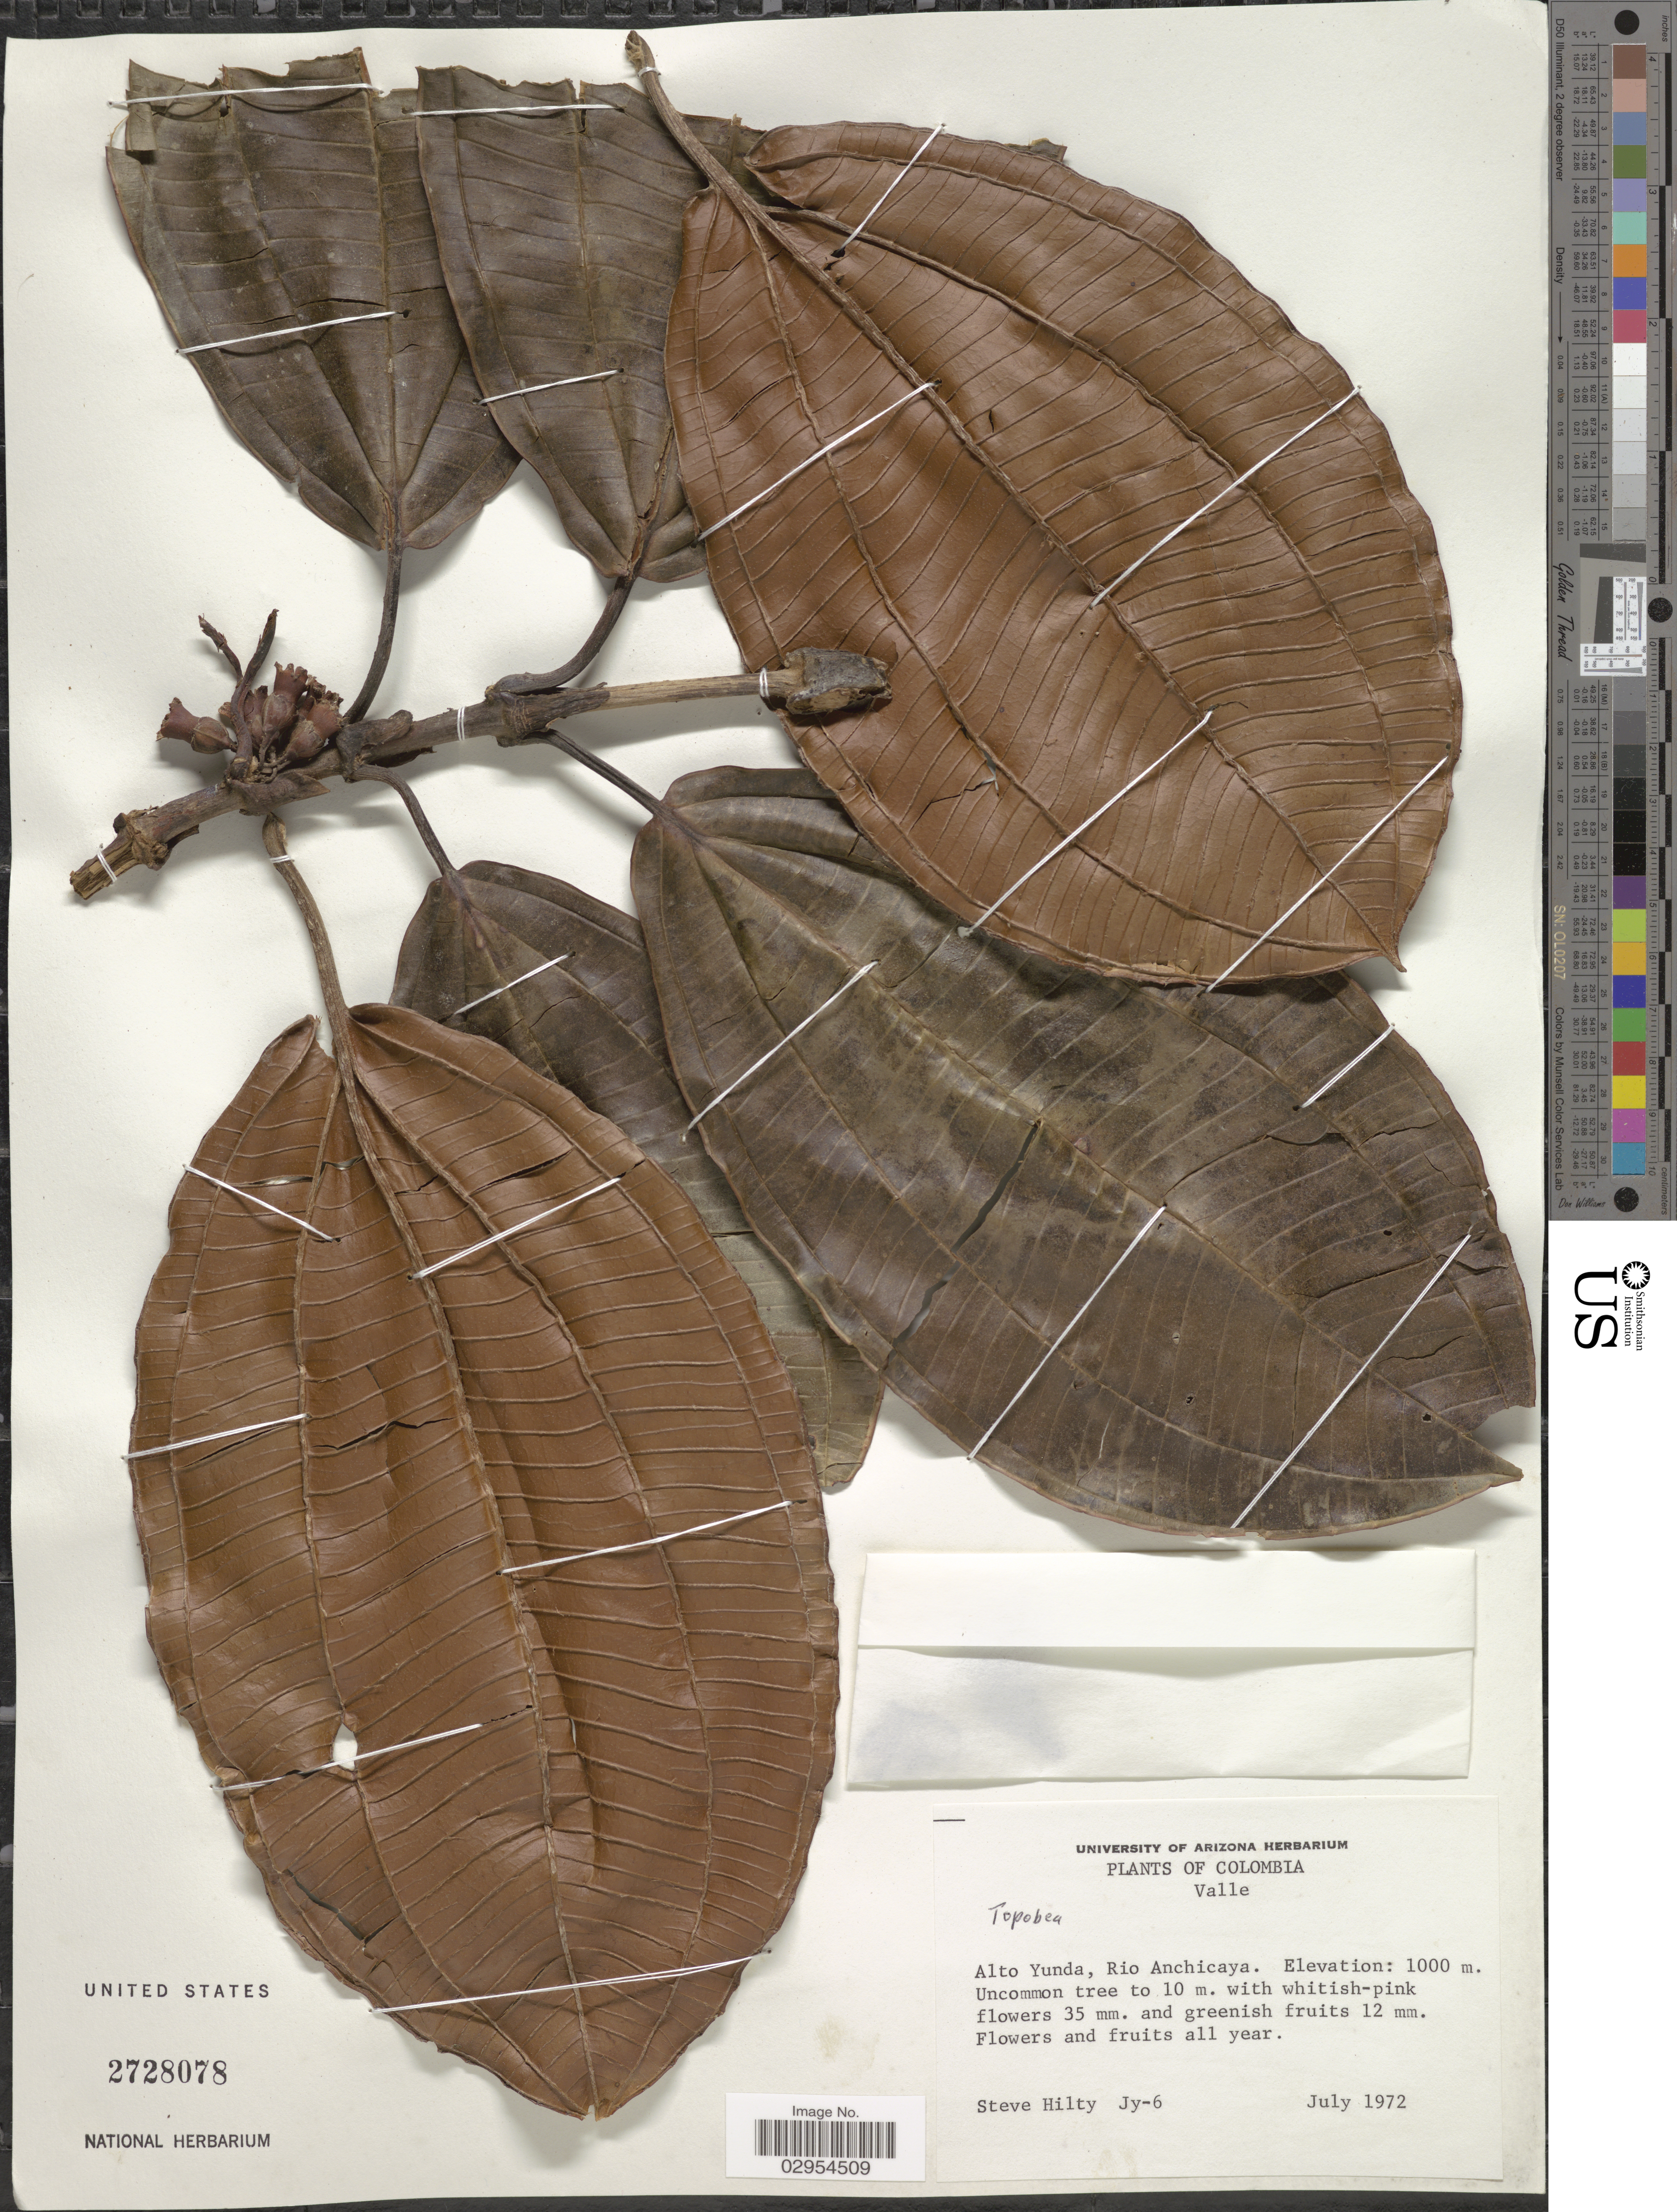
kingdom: Plantae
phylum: Tracheophyta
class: Magnoliopsida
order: Myrtales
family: Melastomataceae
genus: Topobea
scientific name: Topobea sp.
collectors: S. Hilty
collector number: Jy-6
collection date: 1972-07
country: Colombia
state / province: Valle del Cauca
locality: Valle. Alto Yunda, Rio Anchicaya.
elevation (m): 1000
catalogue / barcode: US 2728078